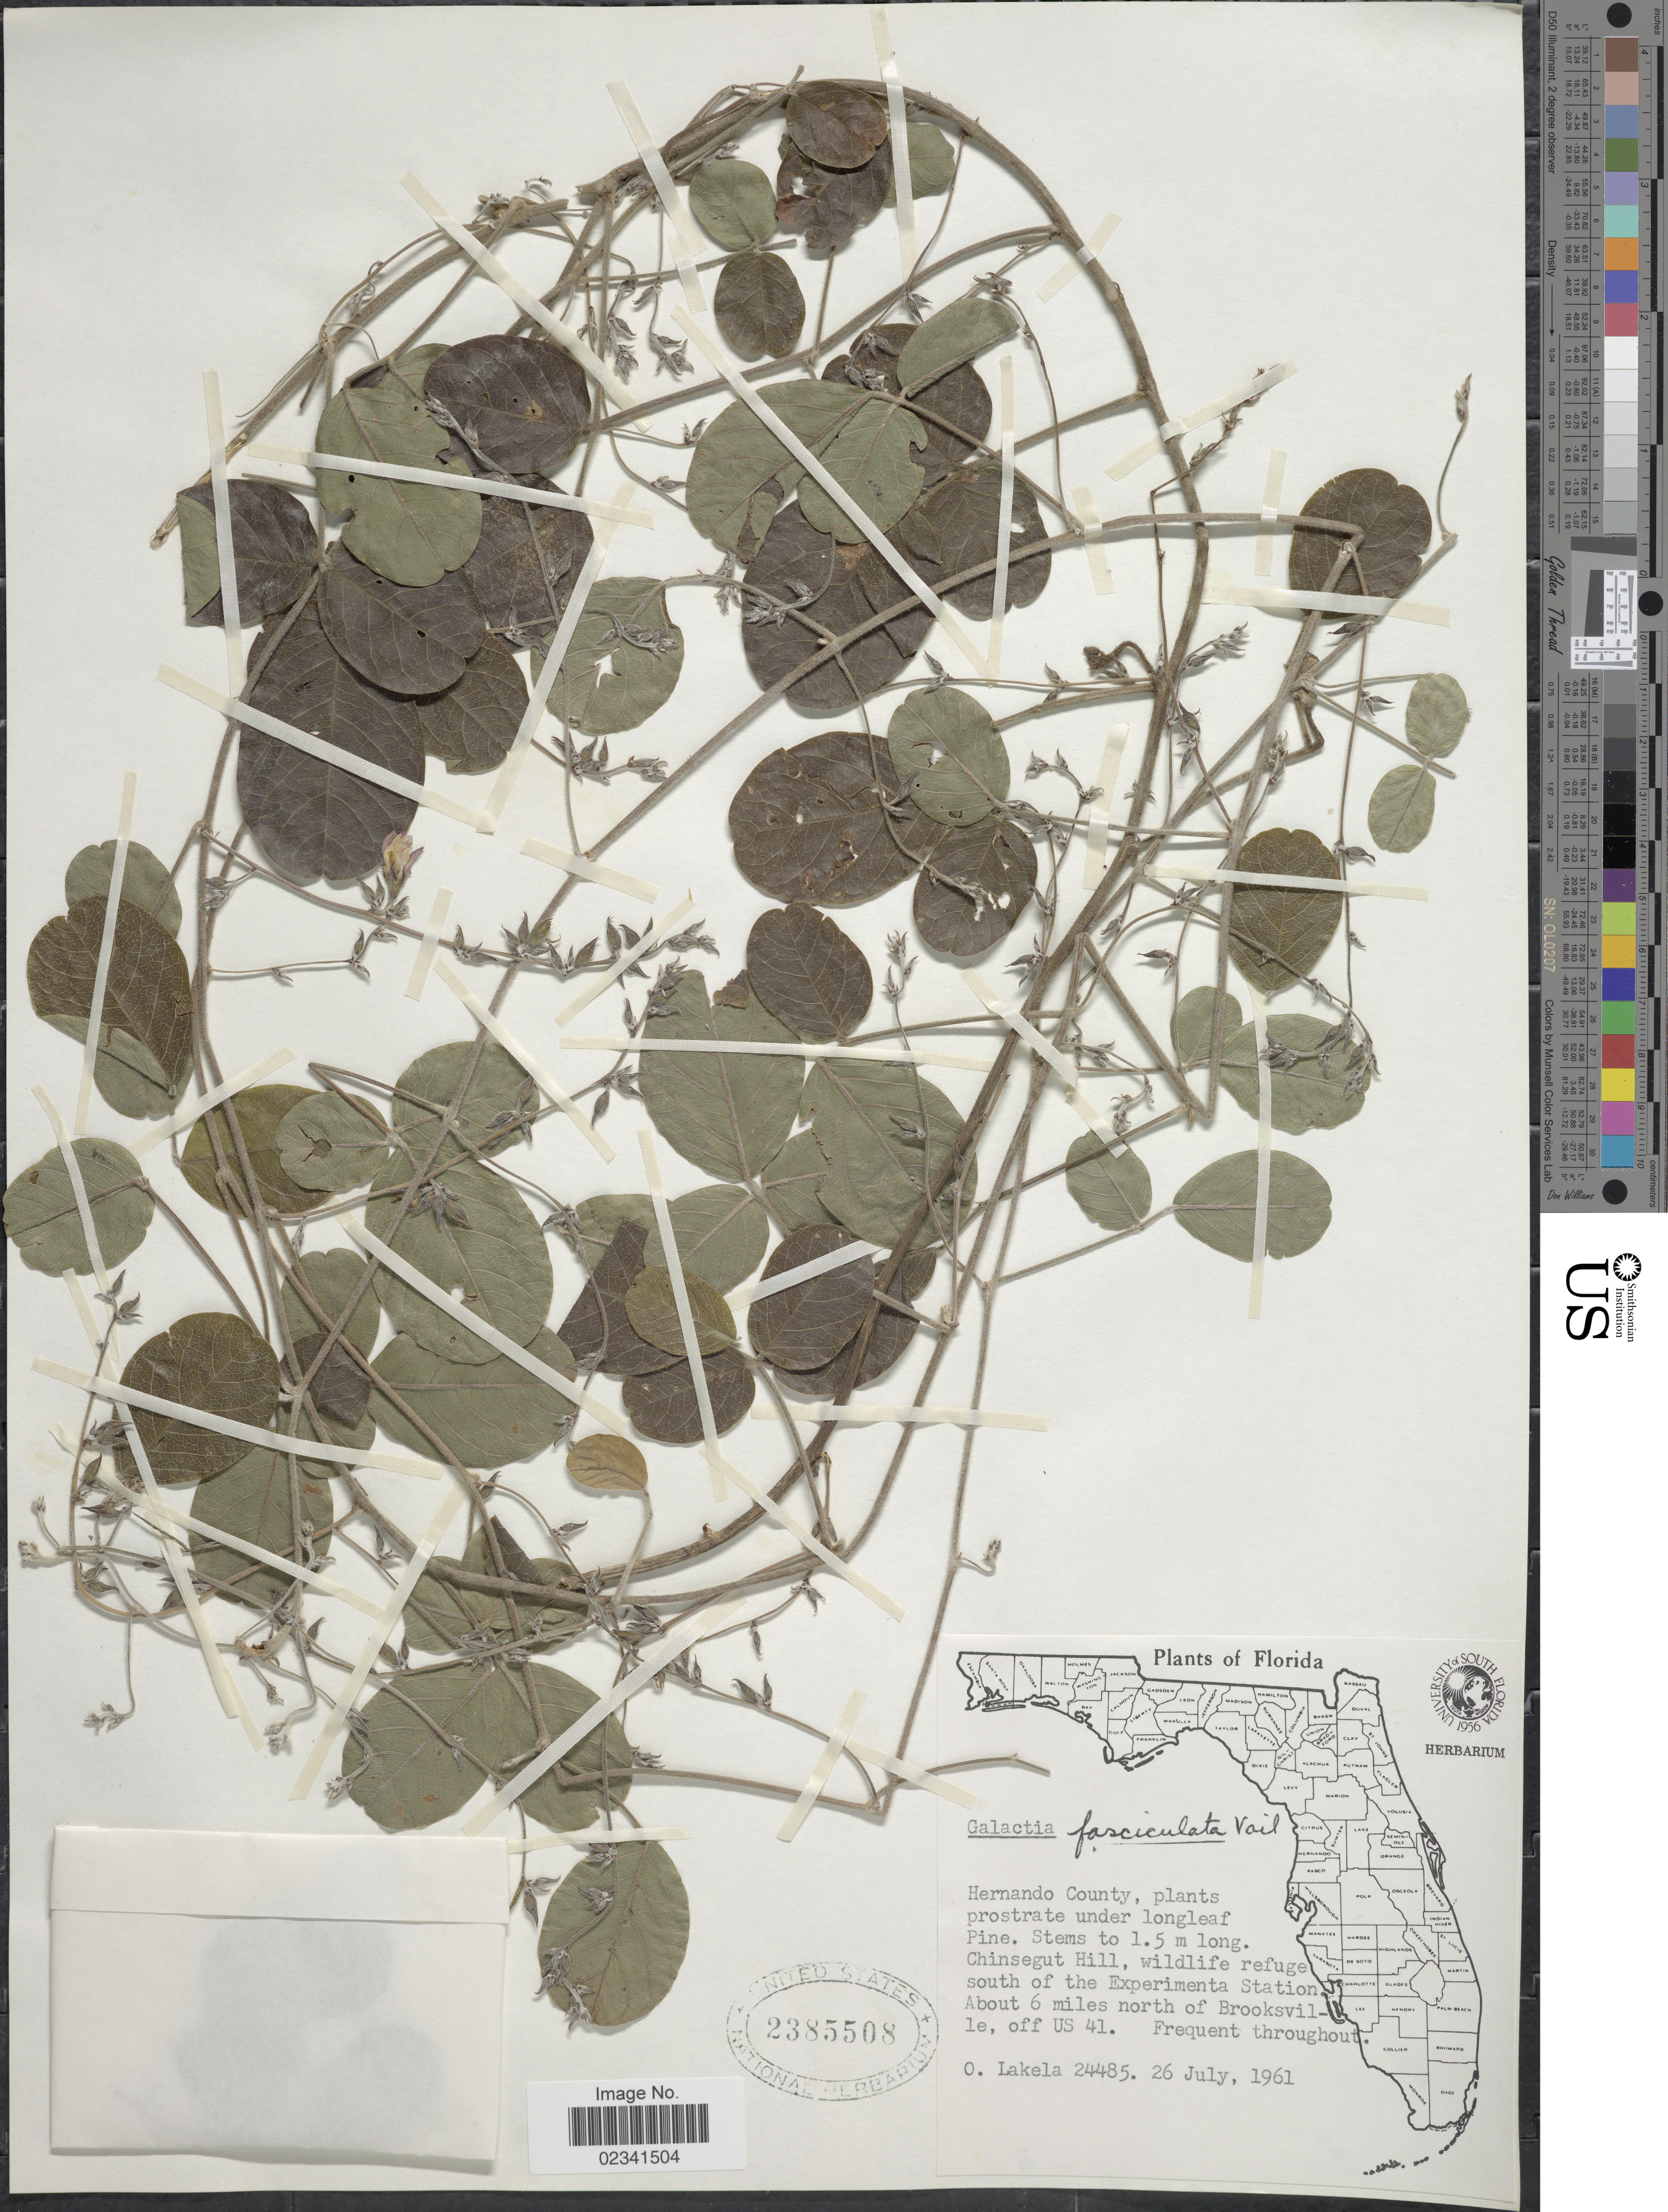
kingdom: Plantae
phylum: Tracheophyta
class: Magnoliopsida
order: Fabales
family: Fabaceae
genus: Galactia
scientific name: Galactia fasciculata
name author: Vail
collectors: O. Lakela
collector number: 24485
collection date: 1961-07-26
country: United States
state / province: Florida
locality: Hernando County, Chinsegut Hill, wildlife refuge south of the Experimenta Station, about 6 miles north of Brooksville, off US 41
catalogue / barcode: US 2385508